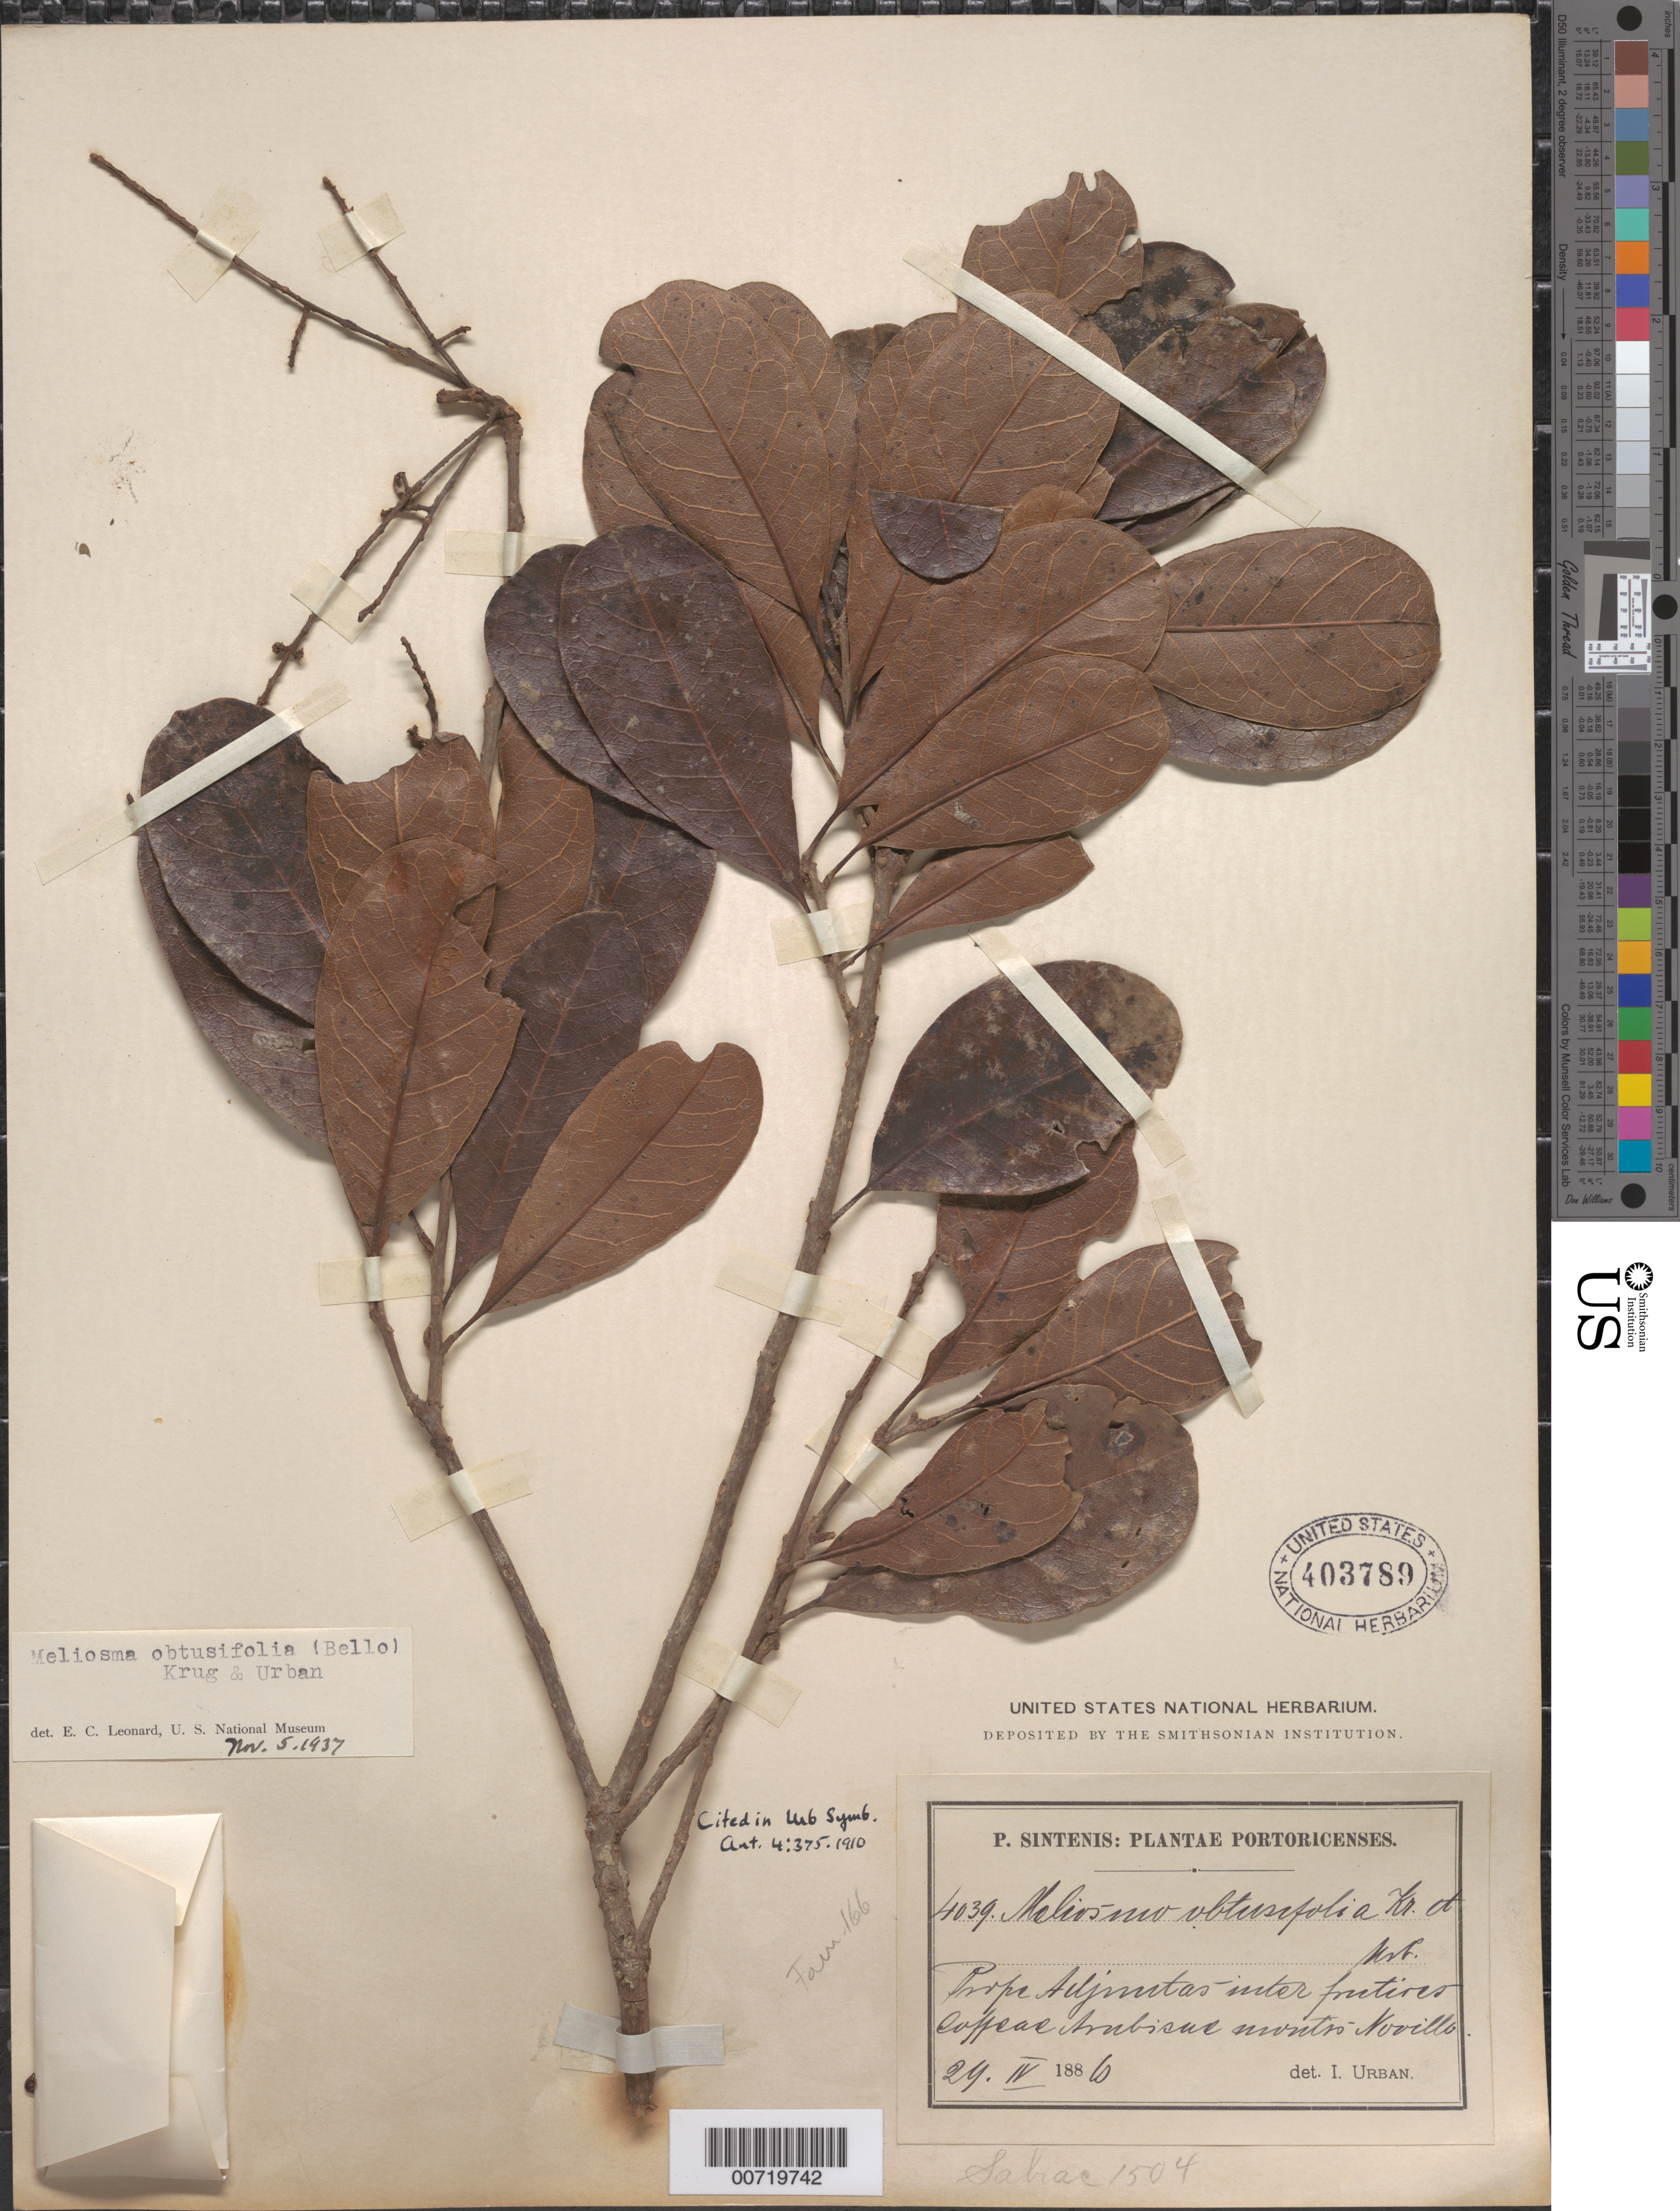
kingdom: Plantae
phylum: Tracheophyta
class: Magnoliopsida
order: Proteales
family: Sabiaceae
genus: Meliosma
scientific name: Meliosma obtusifolia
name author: (Bello) Krug & Urb.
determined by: Leonard, Emery C., (US)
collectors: P. Sintenis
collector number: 4039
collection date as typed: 29 Apr 1886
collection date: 1886-04-29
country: Puerto Rico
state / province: Adjuntas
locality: Prope Adjuntas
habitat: Inter frutices coffeae Arabisae montis Novillo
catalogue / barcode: US 403789